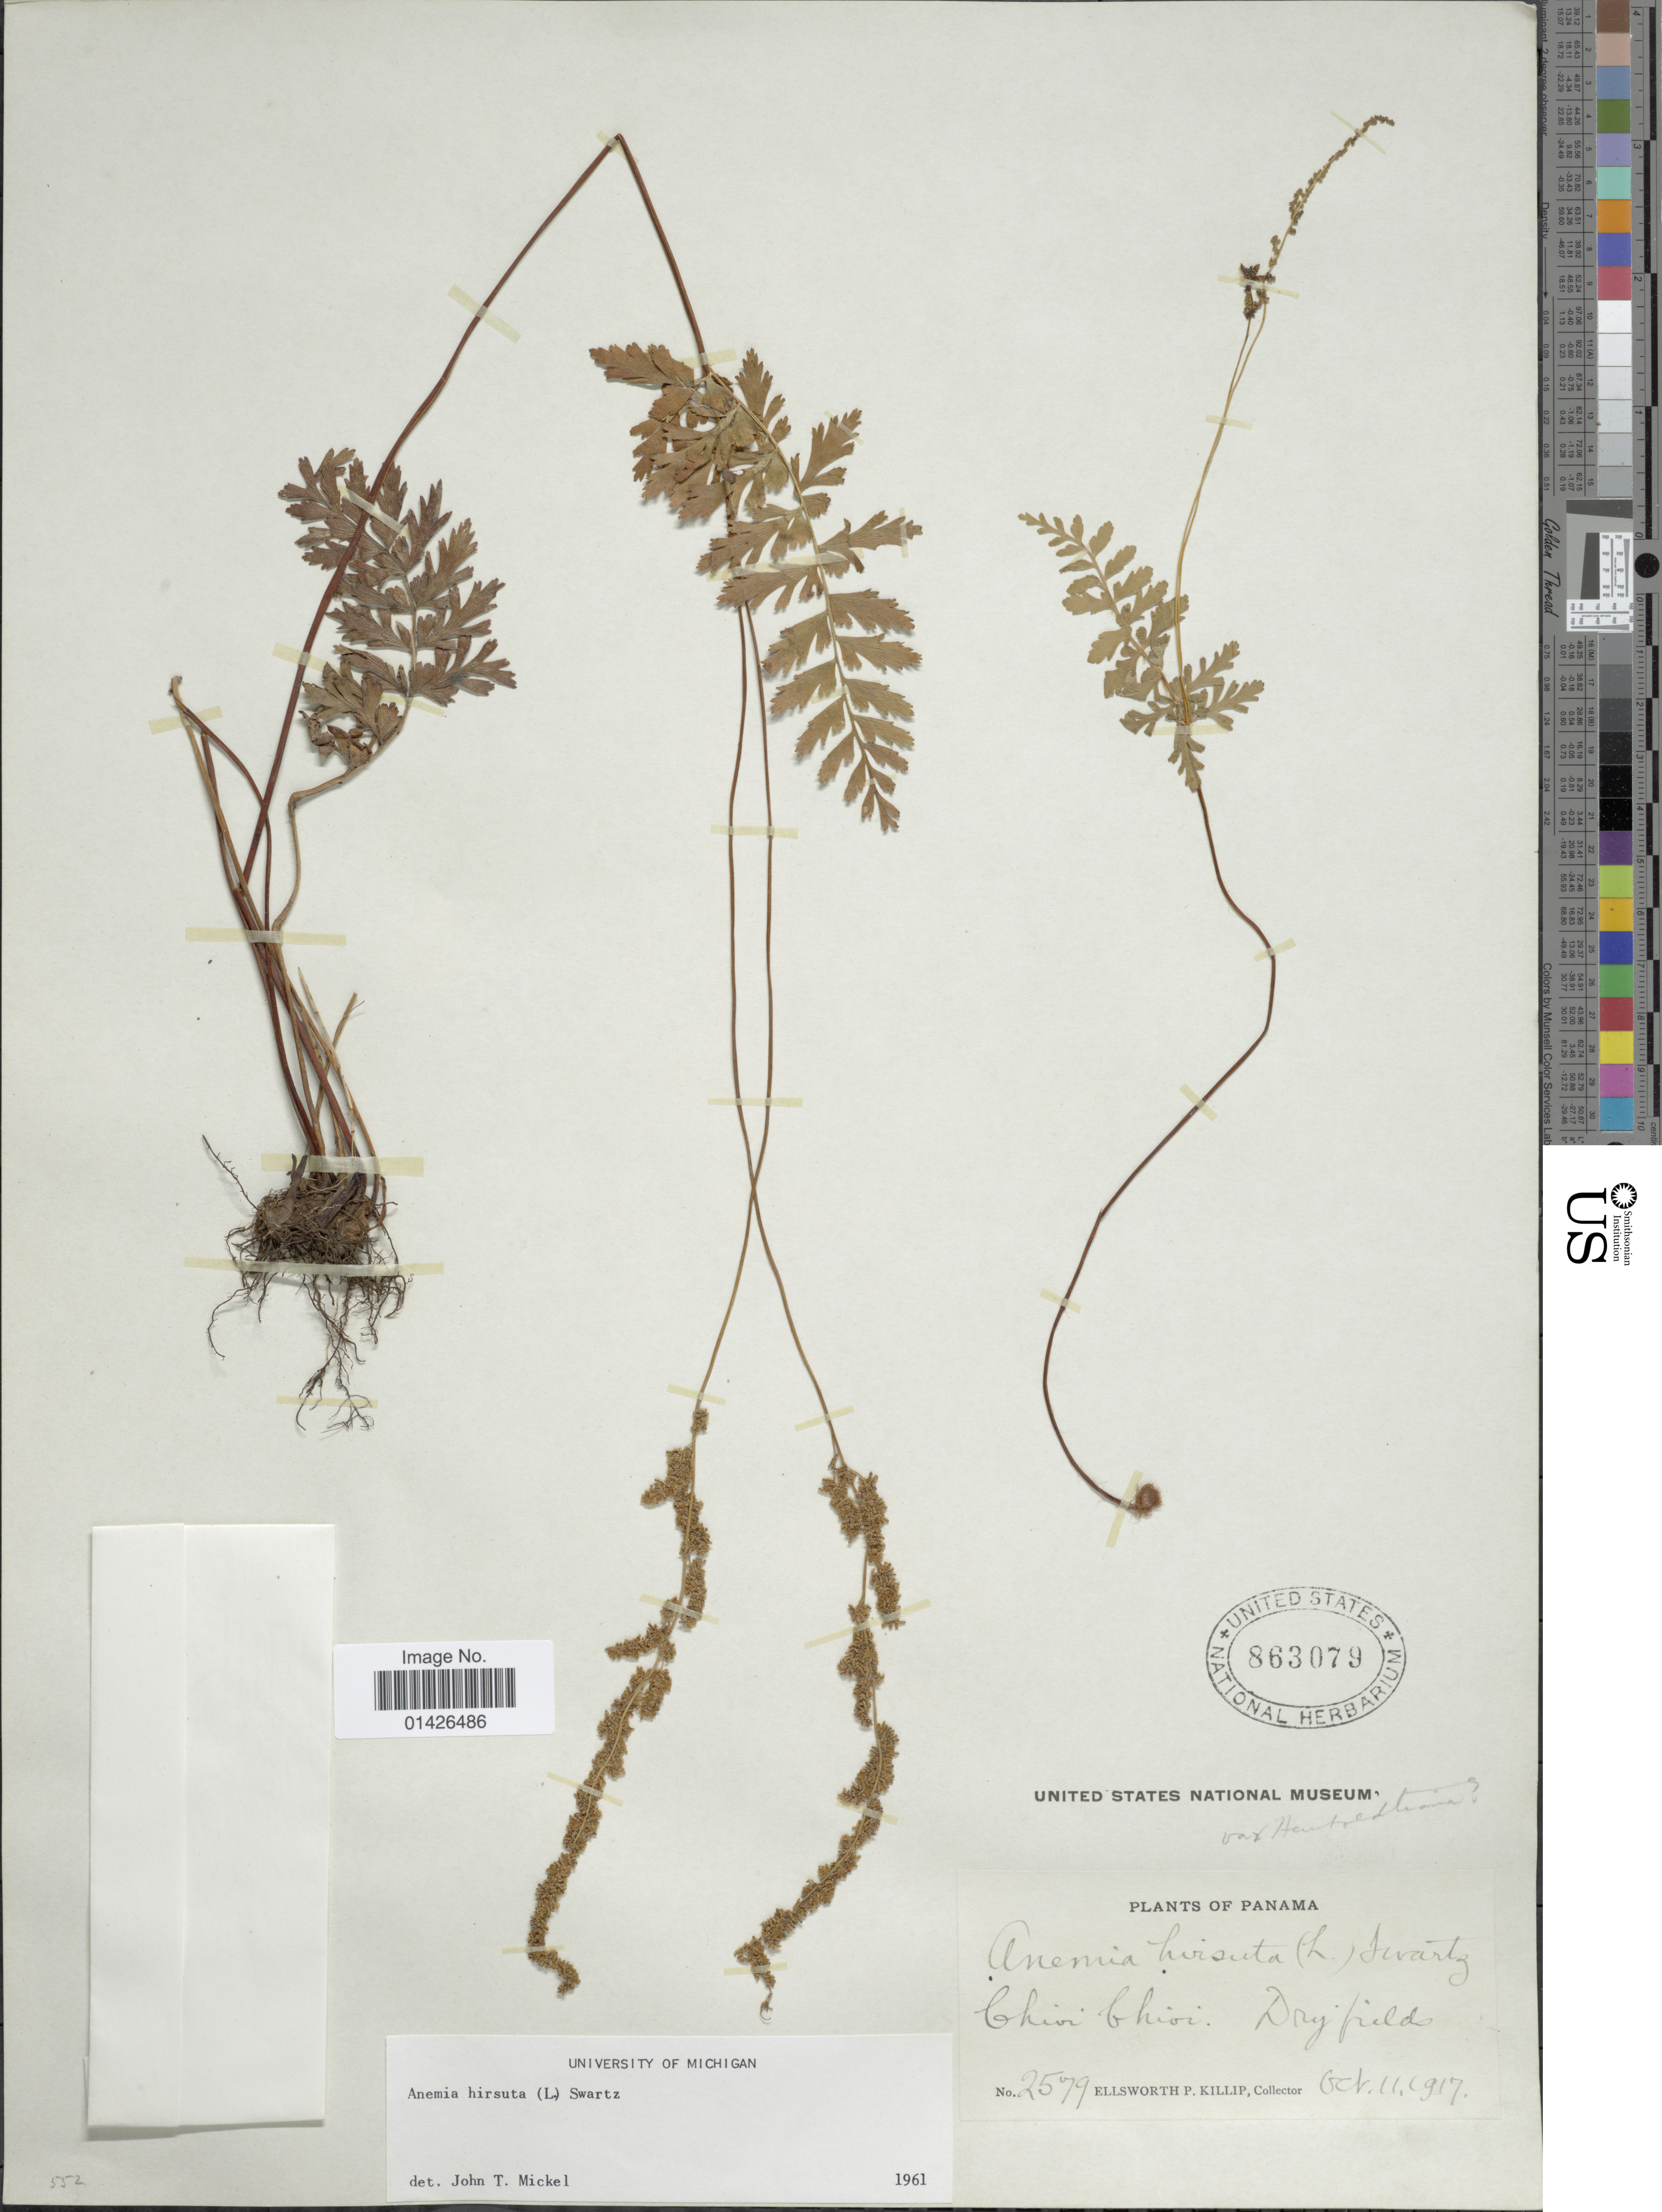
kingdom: Plantae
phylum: Tracheophyta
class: Polypodiopsida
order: Schizaeales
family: Anemiaceae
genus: Anemia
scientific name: Anemia hirsuta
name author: (L.) Sw.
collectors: E. P. Killip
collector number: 2579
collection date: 1917-10-11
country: Panama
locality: Chioi Ghioi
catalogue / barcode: US 863079